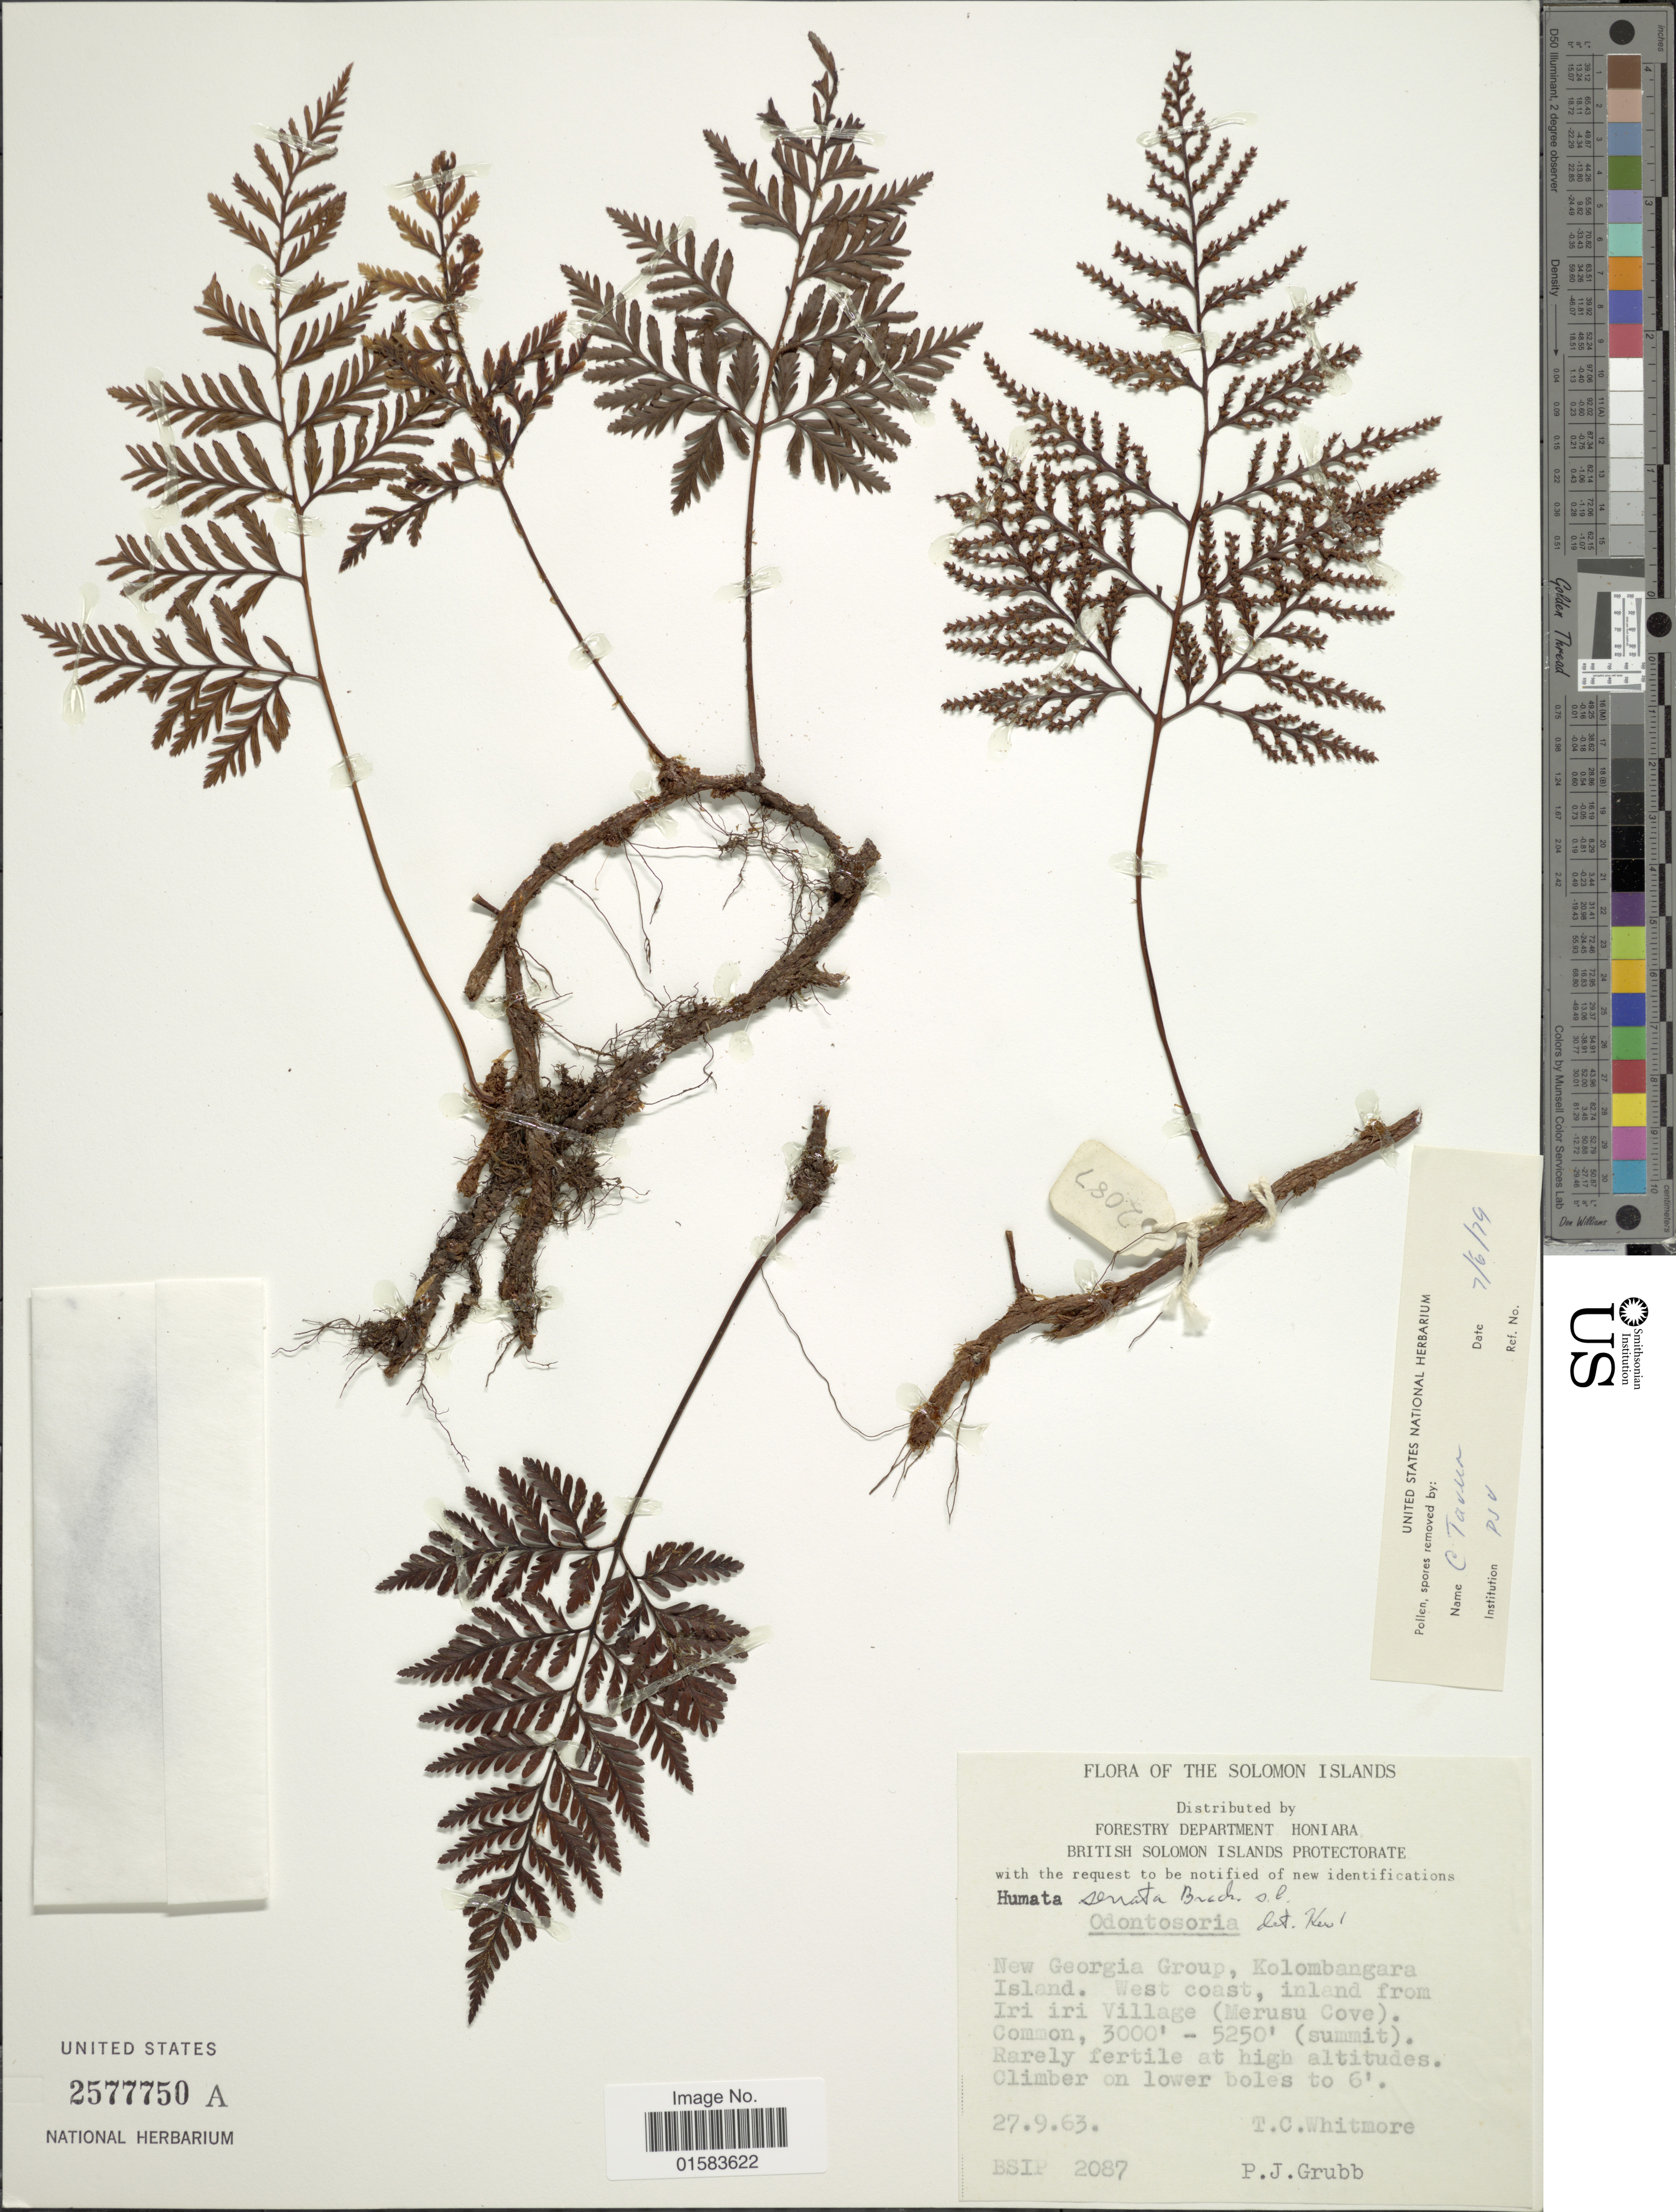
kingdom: Plantae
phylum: Tracheophyta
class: Polypodiopsida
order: Polypodiales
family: Davalliaceae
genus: Davallia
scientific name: Davallia repens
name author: (L. f.) Kuhn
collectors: T. C. Whitmore & P. J. Grubb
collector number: BSIP 2087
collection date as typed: Transcribed d/m/y: 27/9/63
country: Solomon Islands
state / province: Solomon Islands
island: Kolombangara [Nduke]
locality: New Georgia Goup, Kolombangara Island, West Coast, inland from Iri Iri Village (Merusu Cove)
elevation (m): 914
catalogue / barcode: US 2577750A